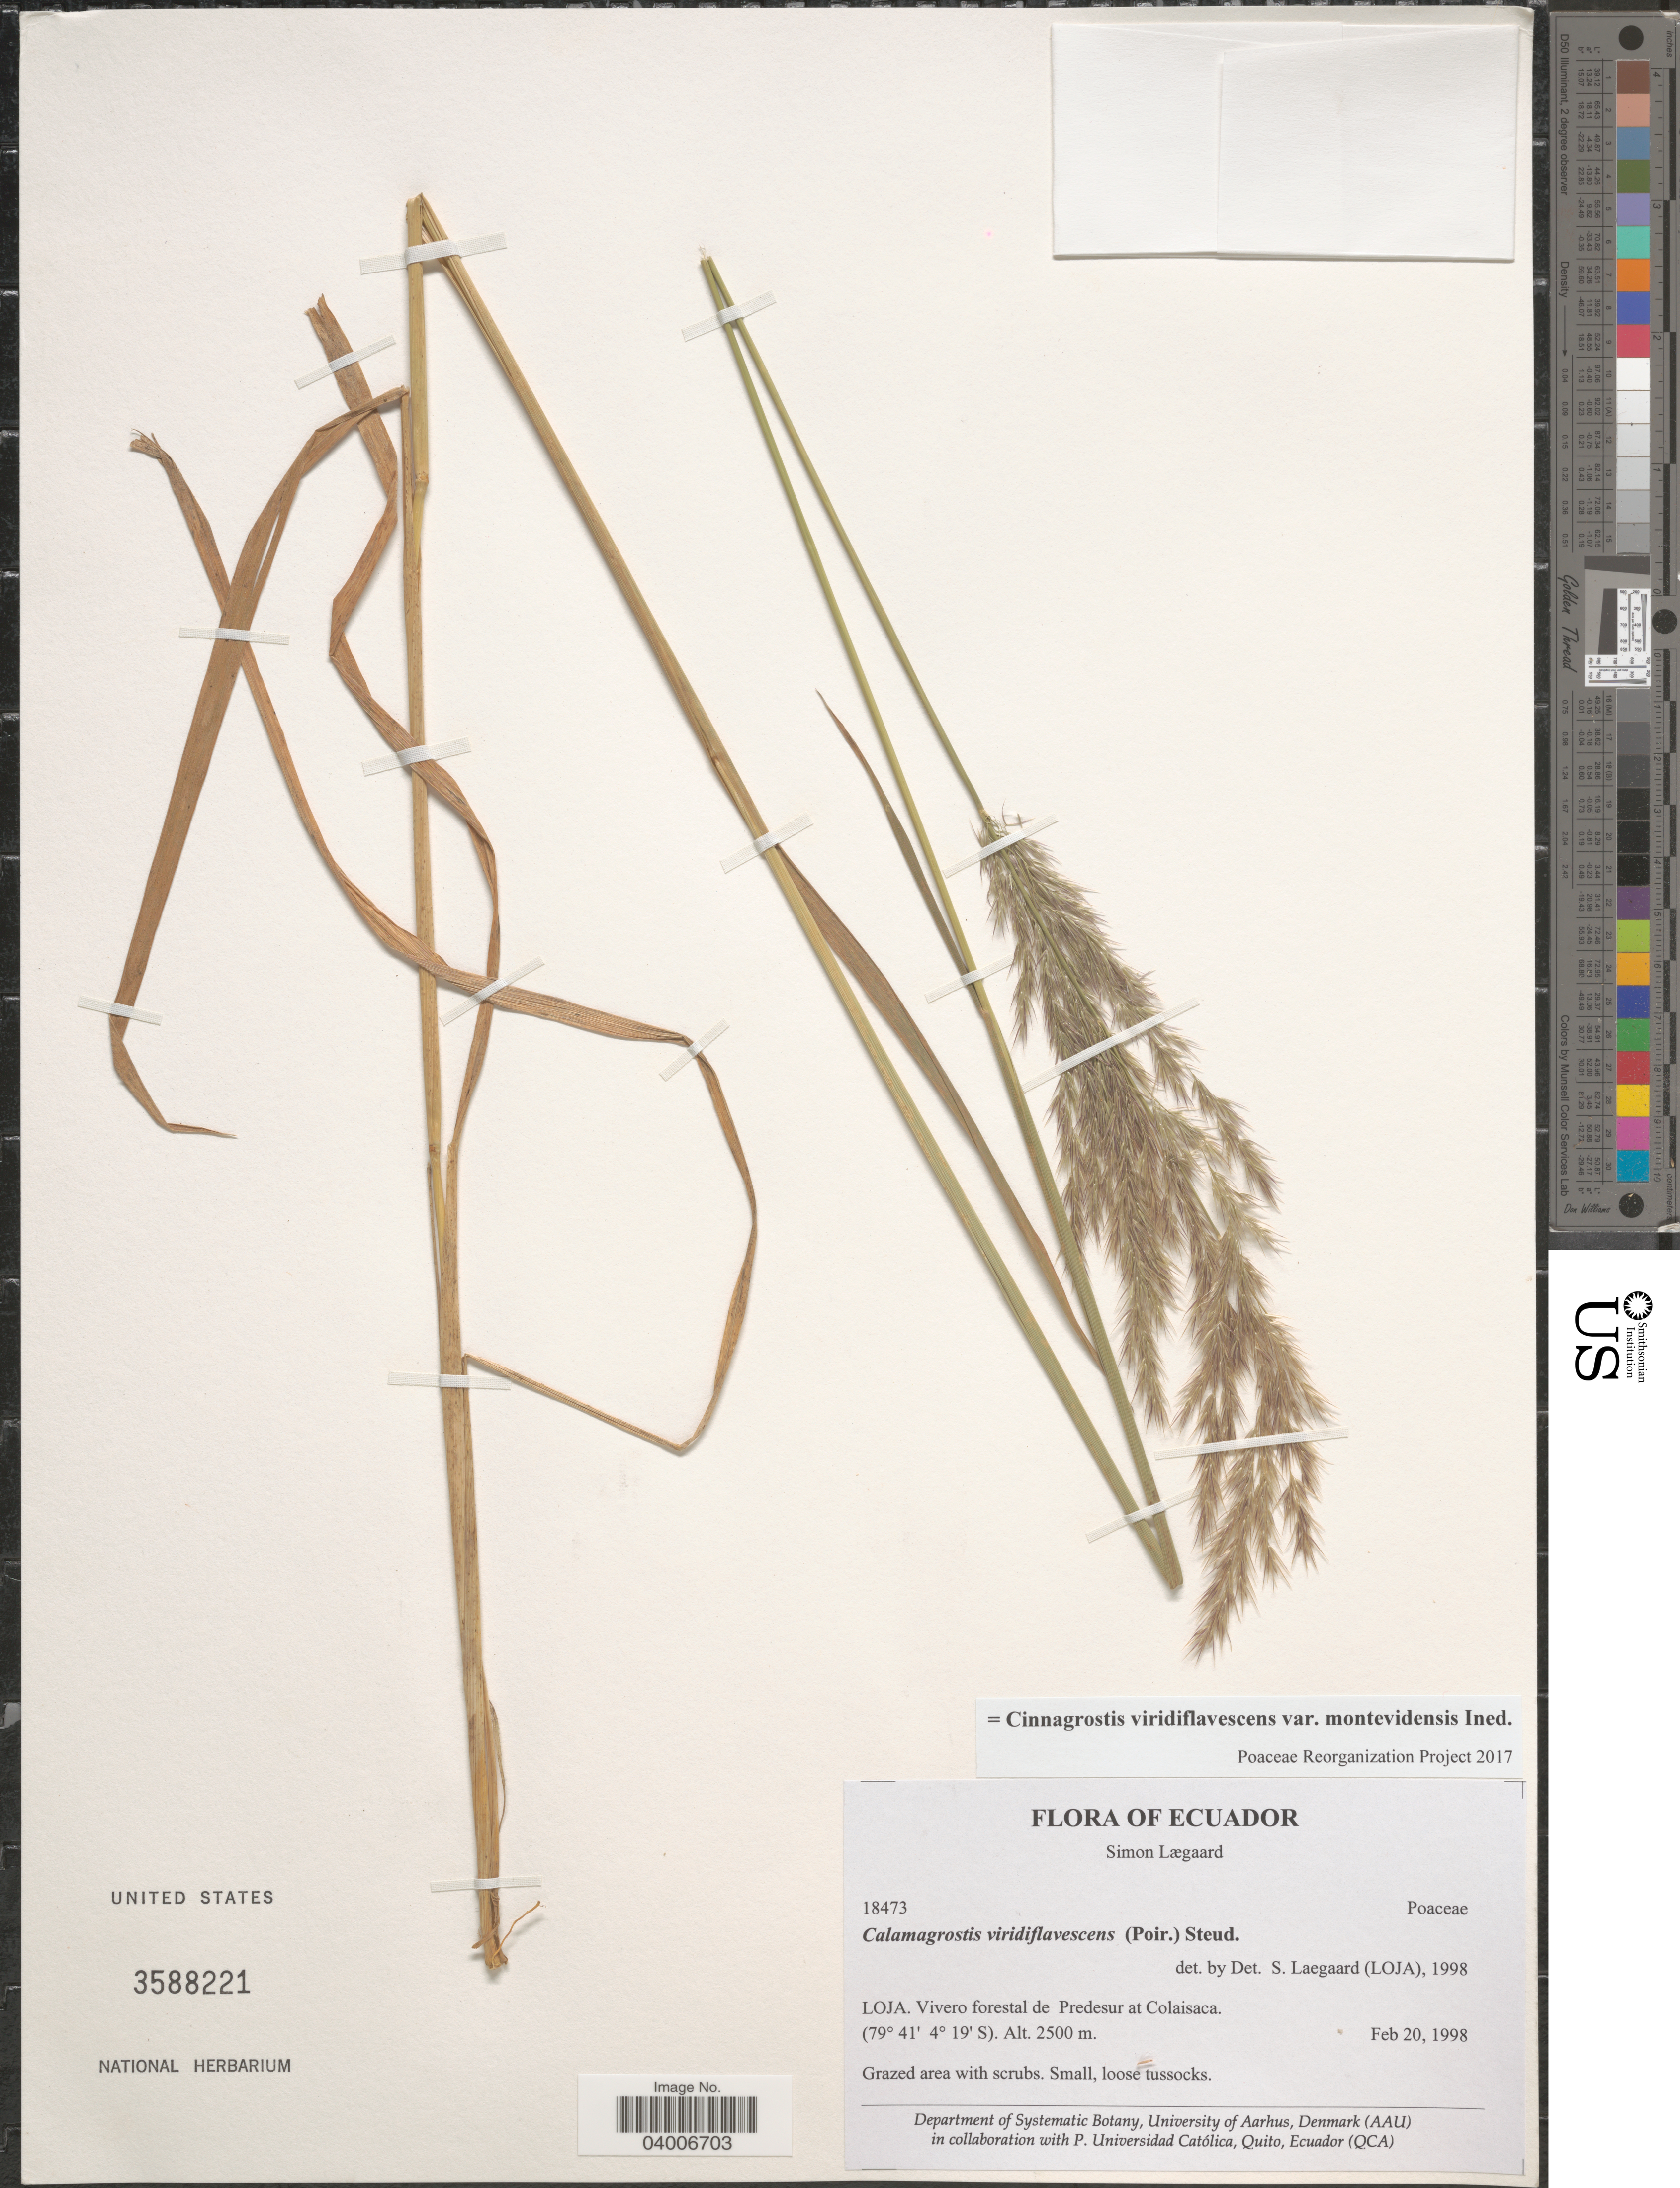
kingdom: Plantae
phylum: Tracheophyta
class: Liliopsida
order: Poales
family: Poaceae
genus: Cinnagrostis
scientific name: Cinnagrostis viridiflavescens var. montevidensis ined.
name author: (Nees) P.M. Peterson et al.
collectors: S. Lægaard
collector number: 18473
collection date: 1998-02-20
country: Ecuador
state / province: Loja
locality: Vivero forestal de Predesur at Colaisaca.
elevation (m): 2500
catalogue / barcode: US 3588221